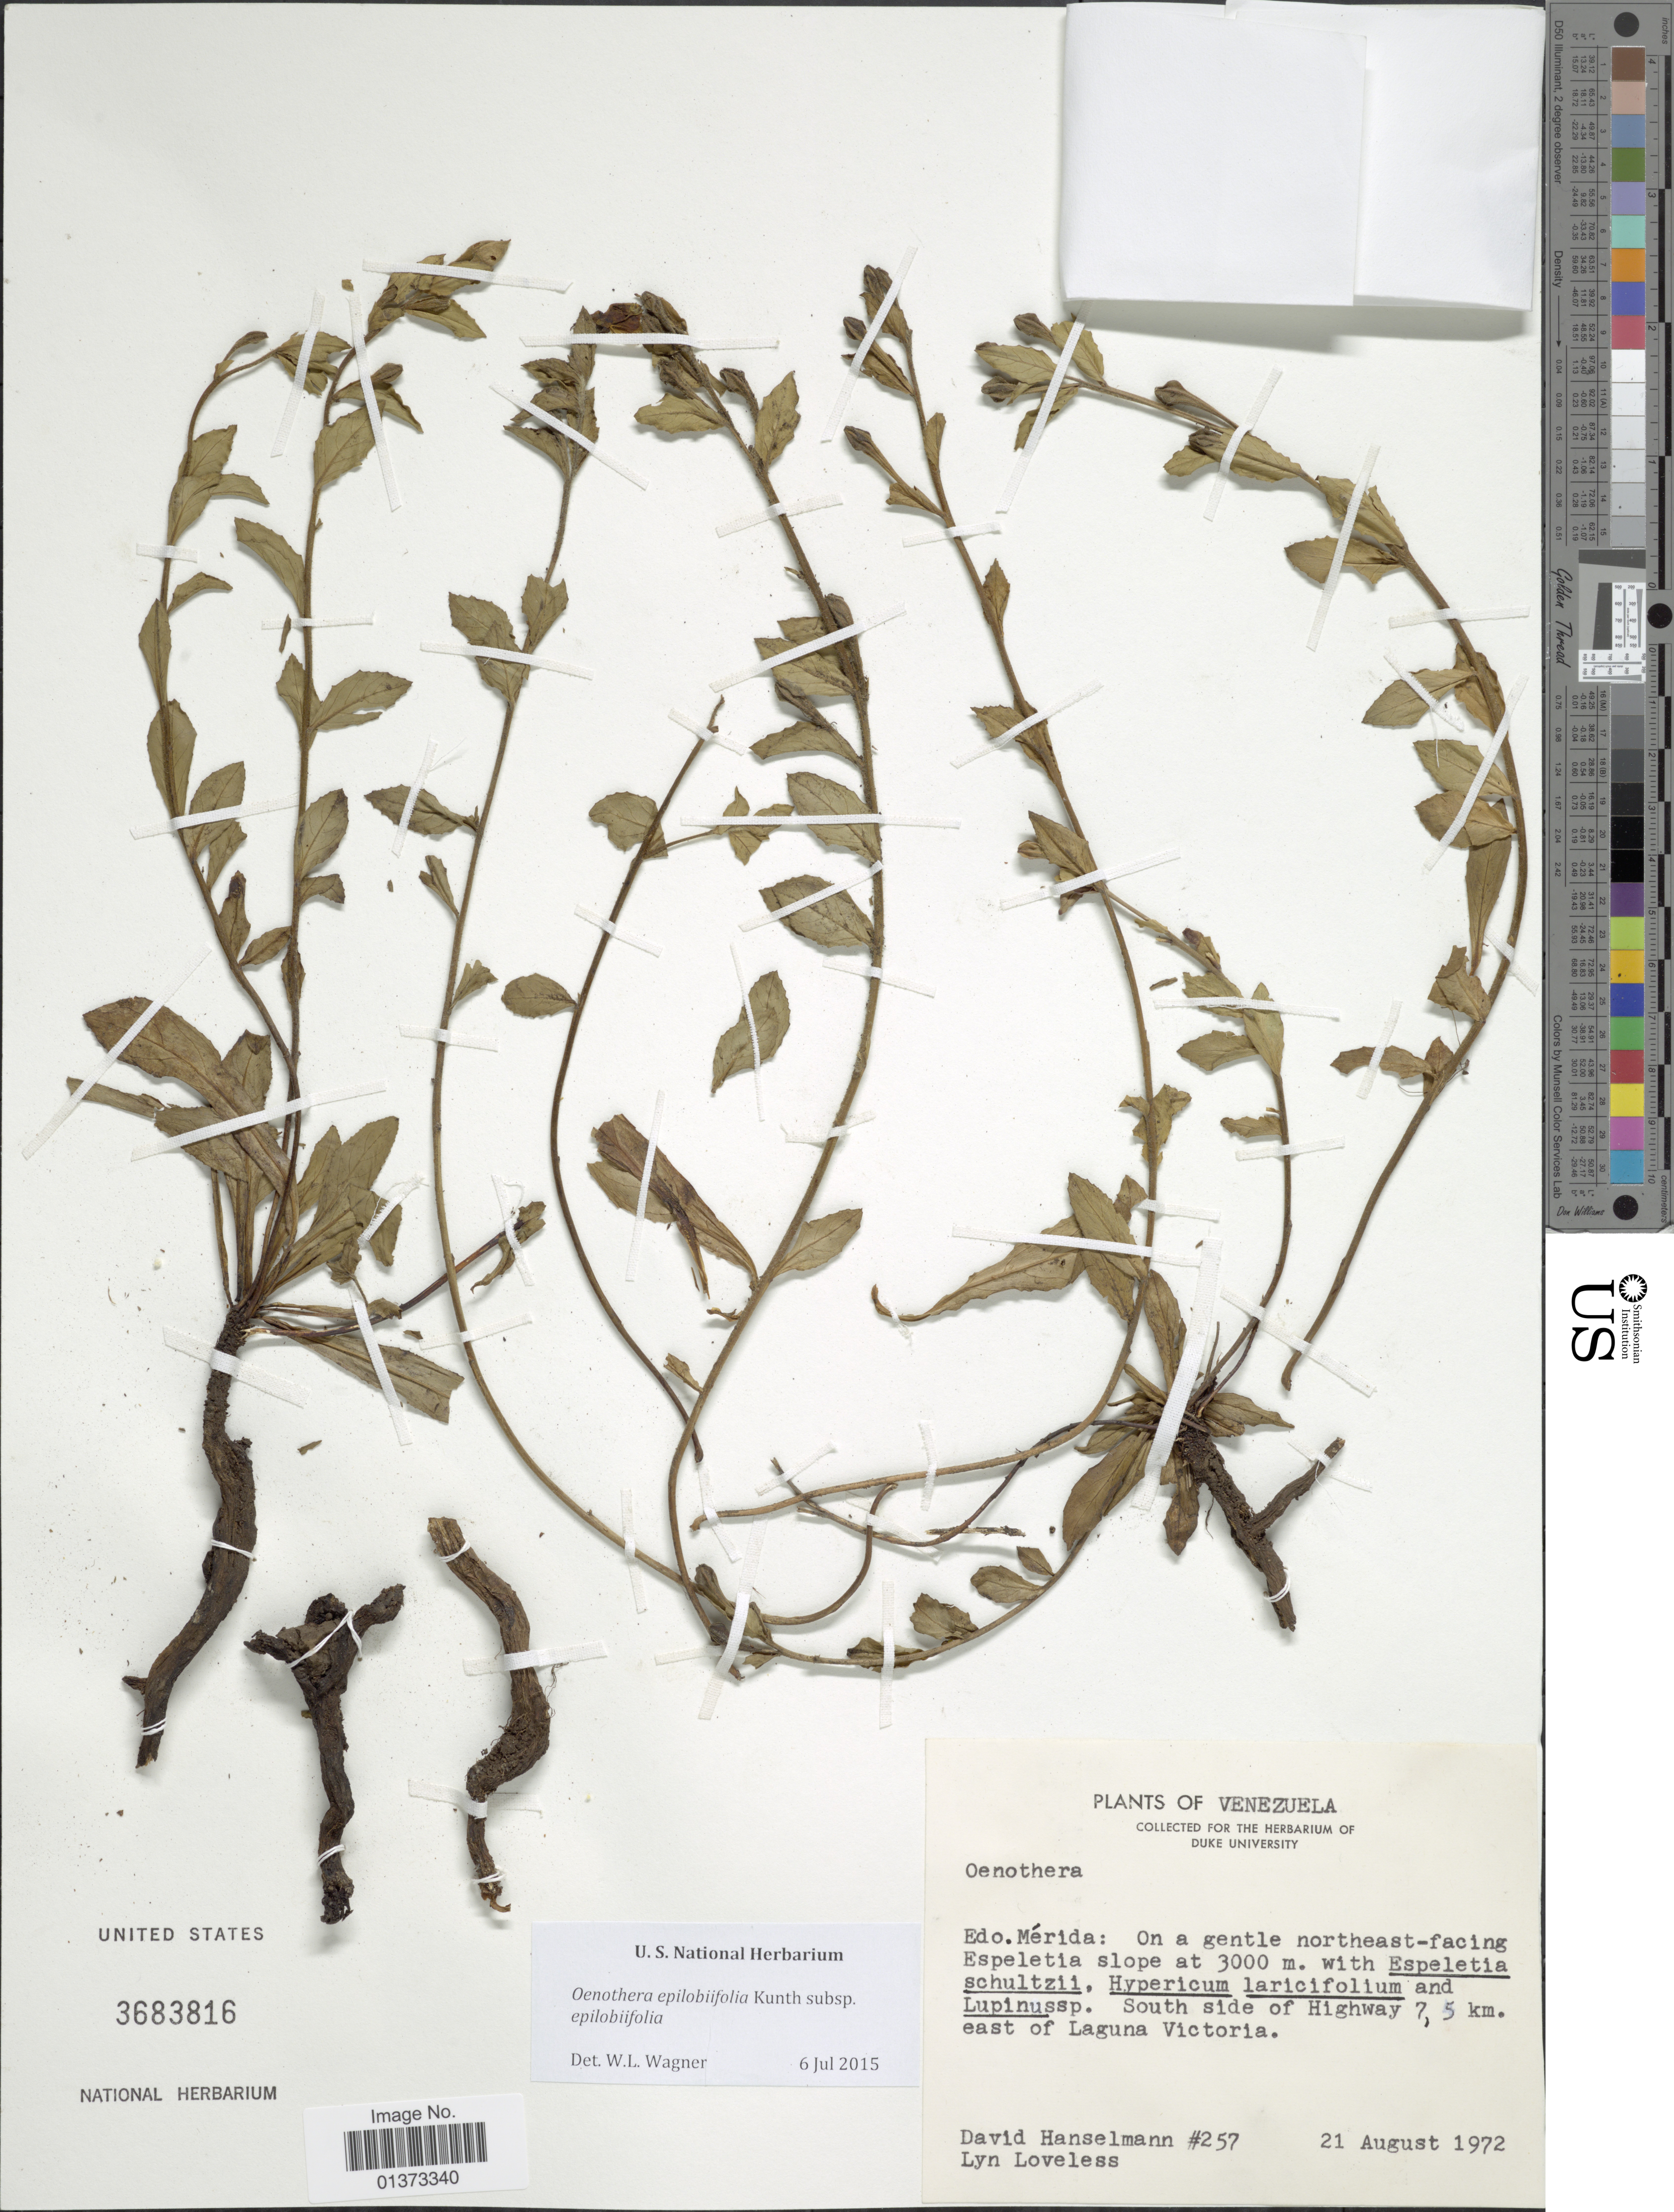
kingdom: Plantae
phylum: Tracheophyta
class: Magnoliopsida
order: Myrtales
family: Onagraceae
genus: Oenothera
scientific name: Oenothera epilobiifolia subsp. epilobiifolia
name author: Kunth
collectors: D. Hanselmann & L. Loveless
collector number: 257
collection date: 1972-08-21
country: Venezuela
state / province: Mérida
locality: On a gentle northeast-facing Espeletia slope, South side of Highway 7,5 km. east of Laguna Victoria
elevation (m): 3000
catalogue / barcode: US 3683816